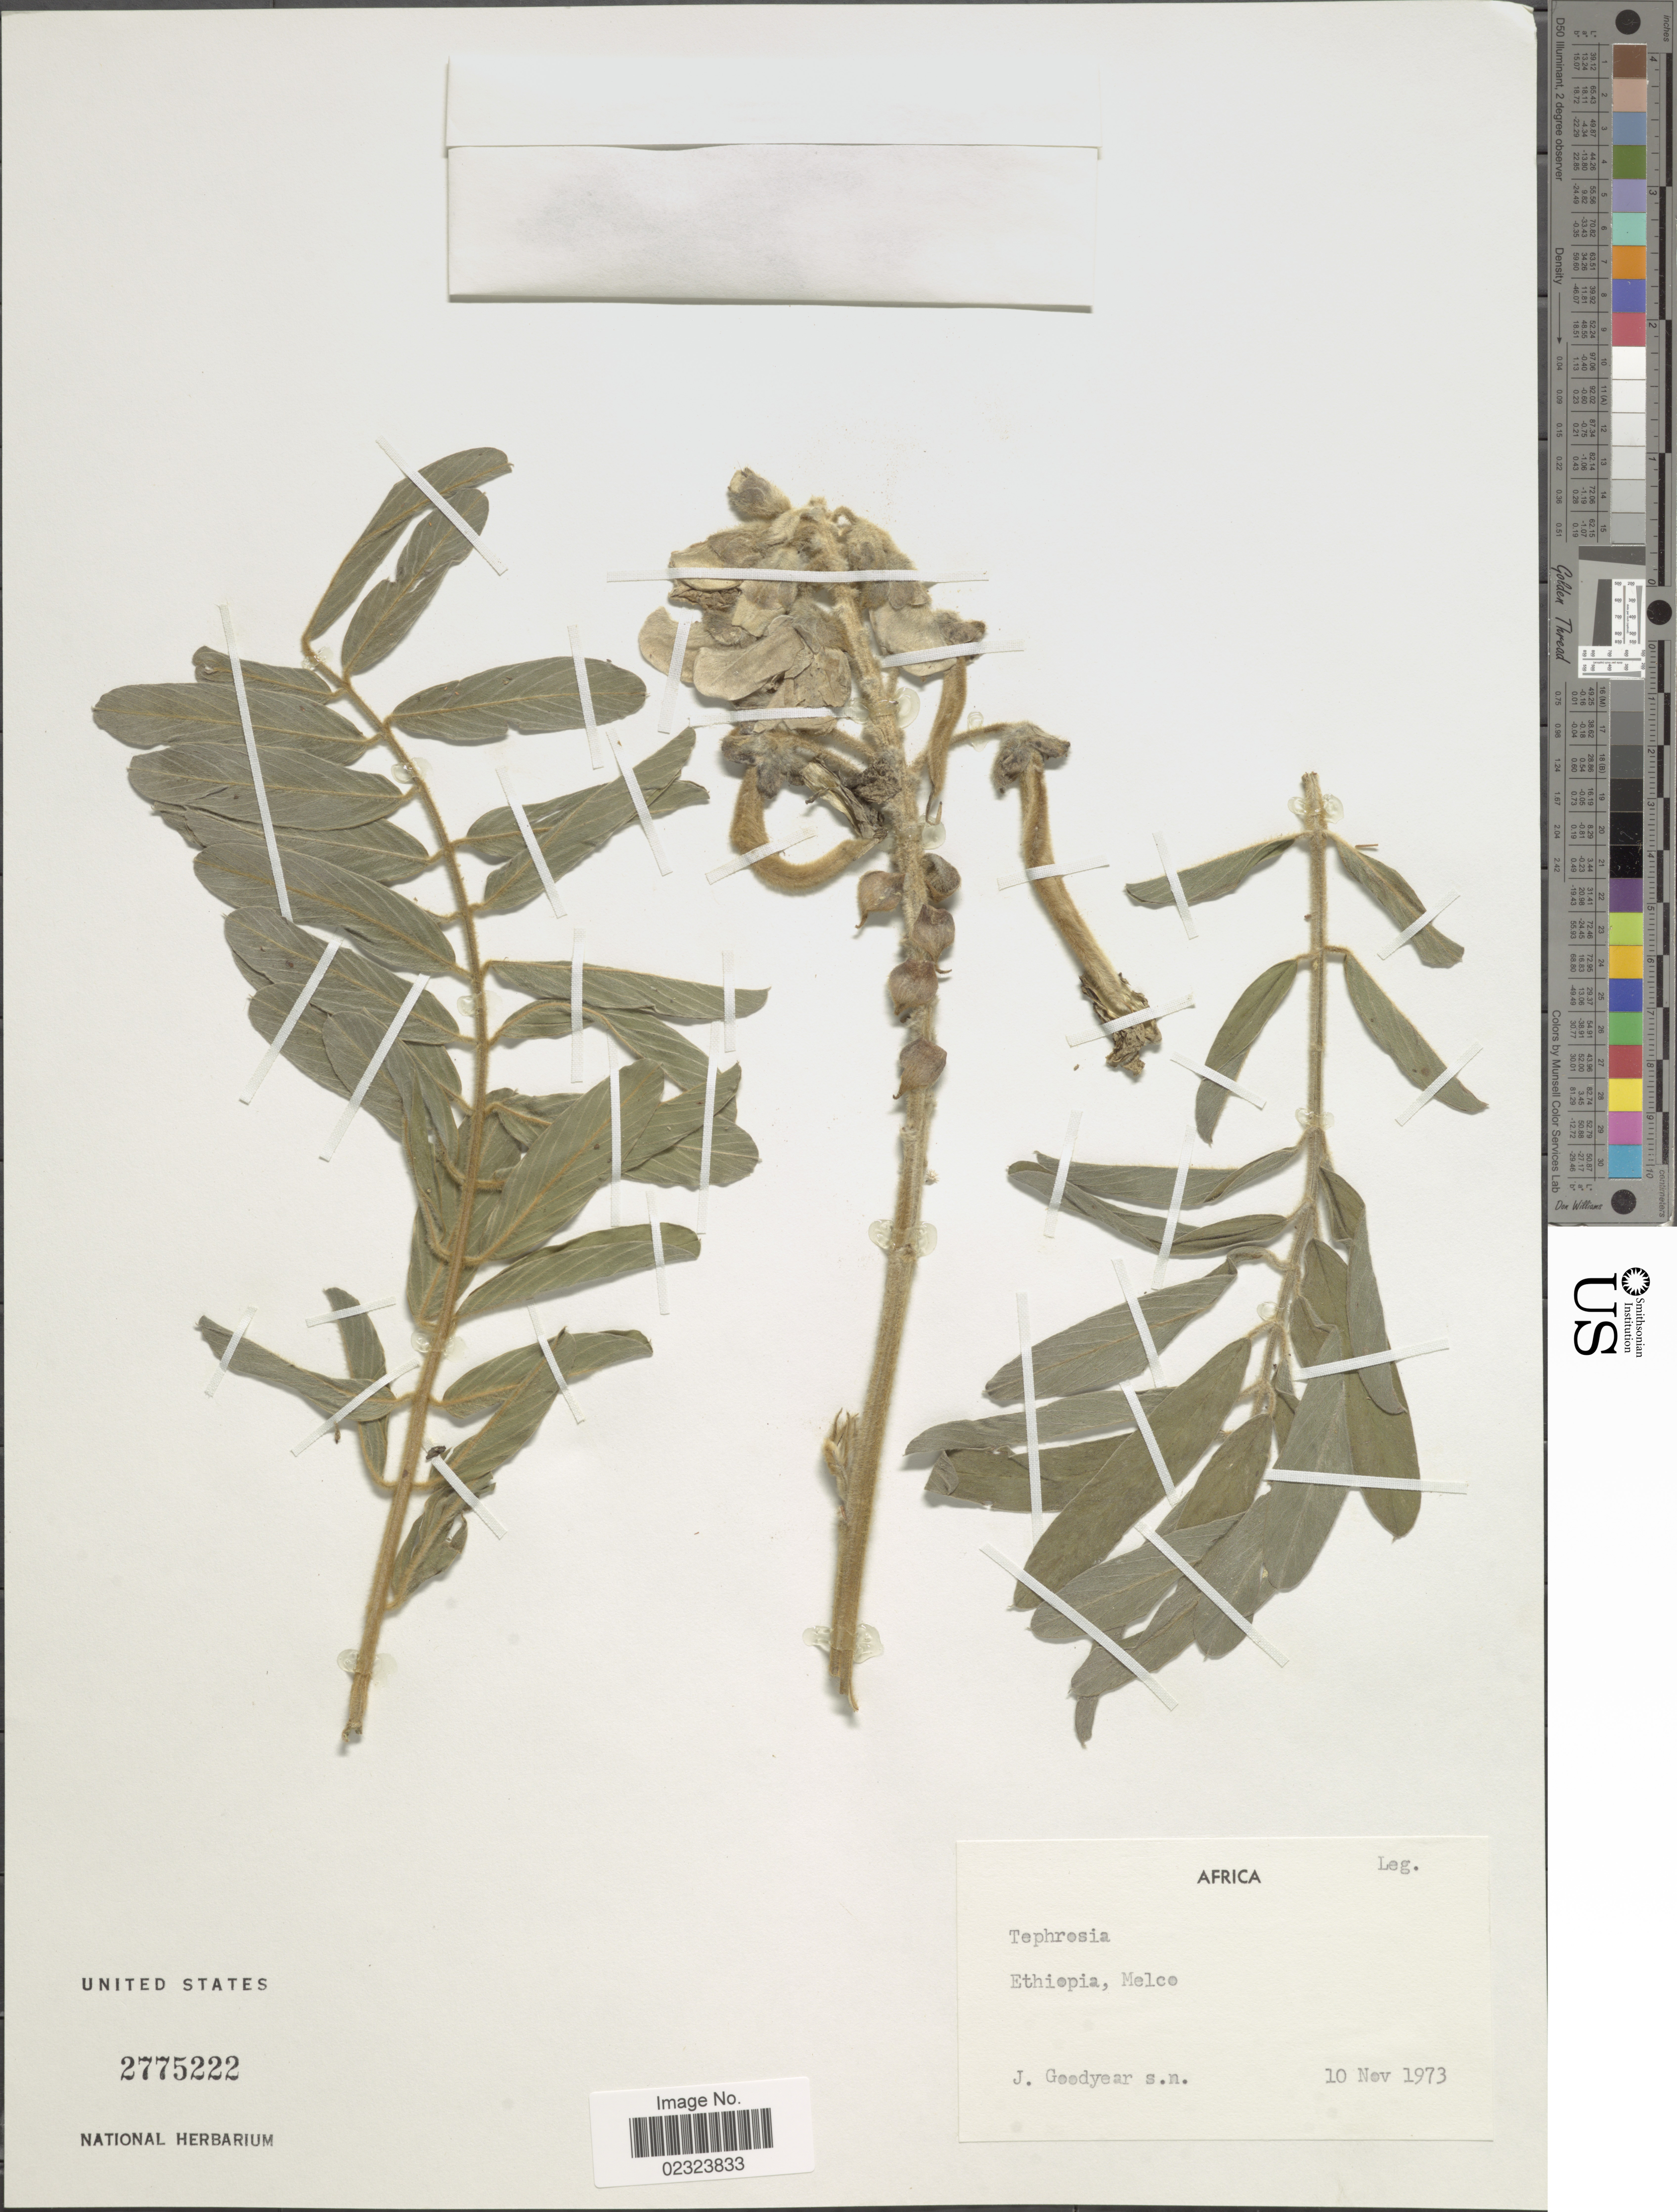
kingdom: Plantae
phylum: Tracheophyta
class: Magnoliopsida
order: Fabales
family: Fabaceae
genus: Tephrosia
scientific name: Tephrosia vogelii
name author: Hook. f.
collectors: J. Goodyear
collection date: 1973-11-10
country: Ethiopia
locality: Melco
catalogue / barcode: US 2775222